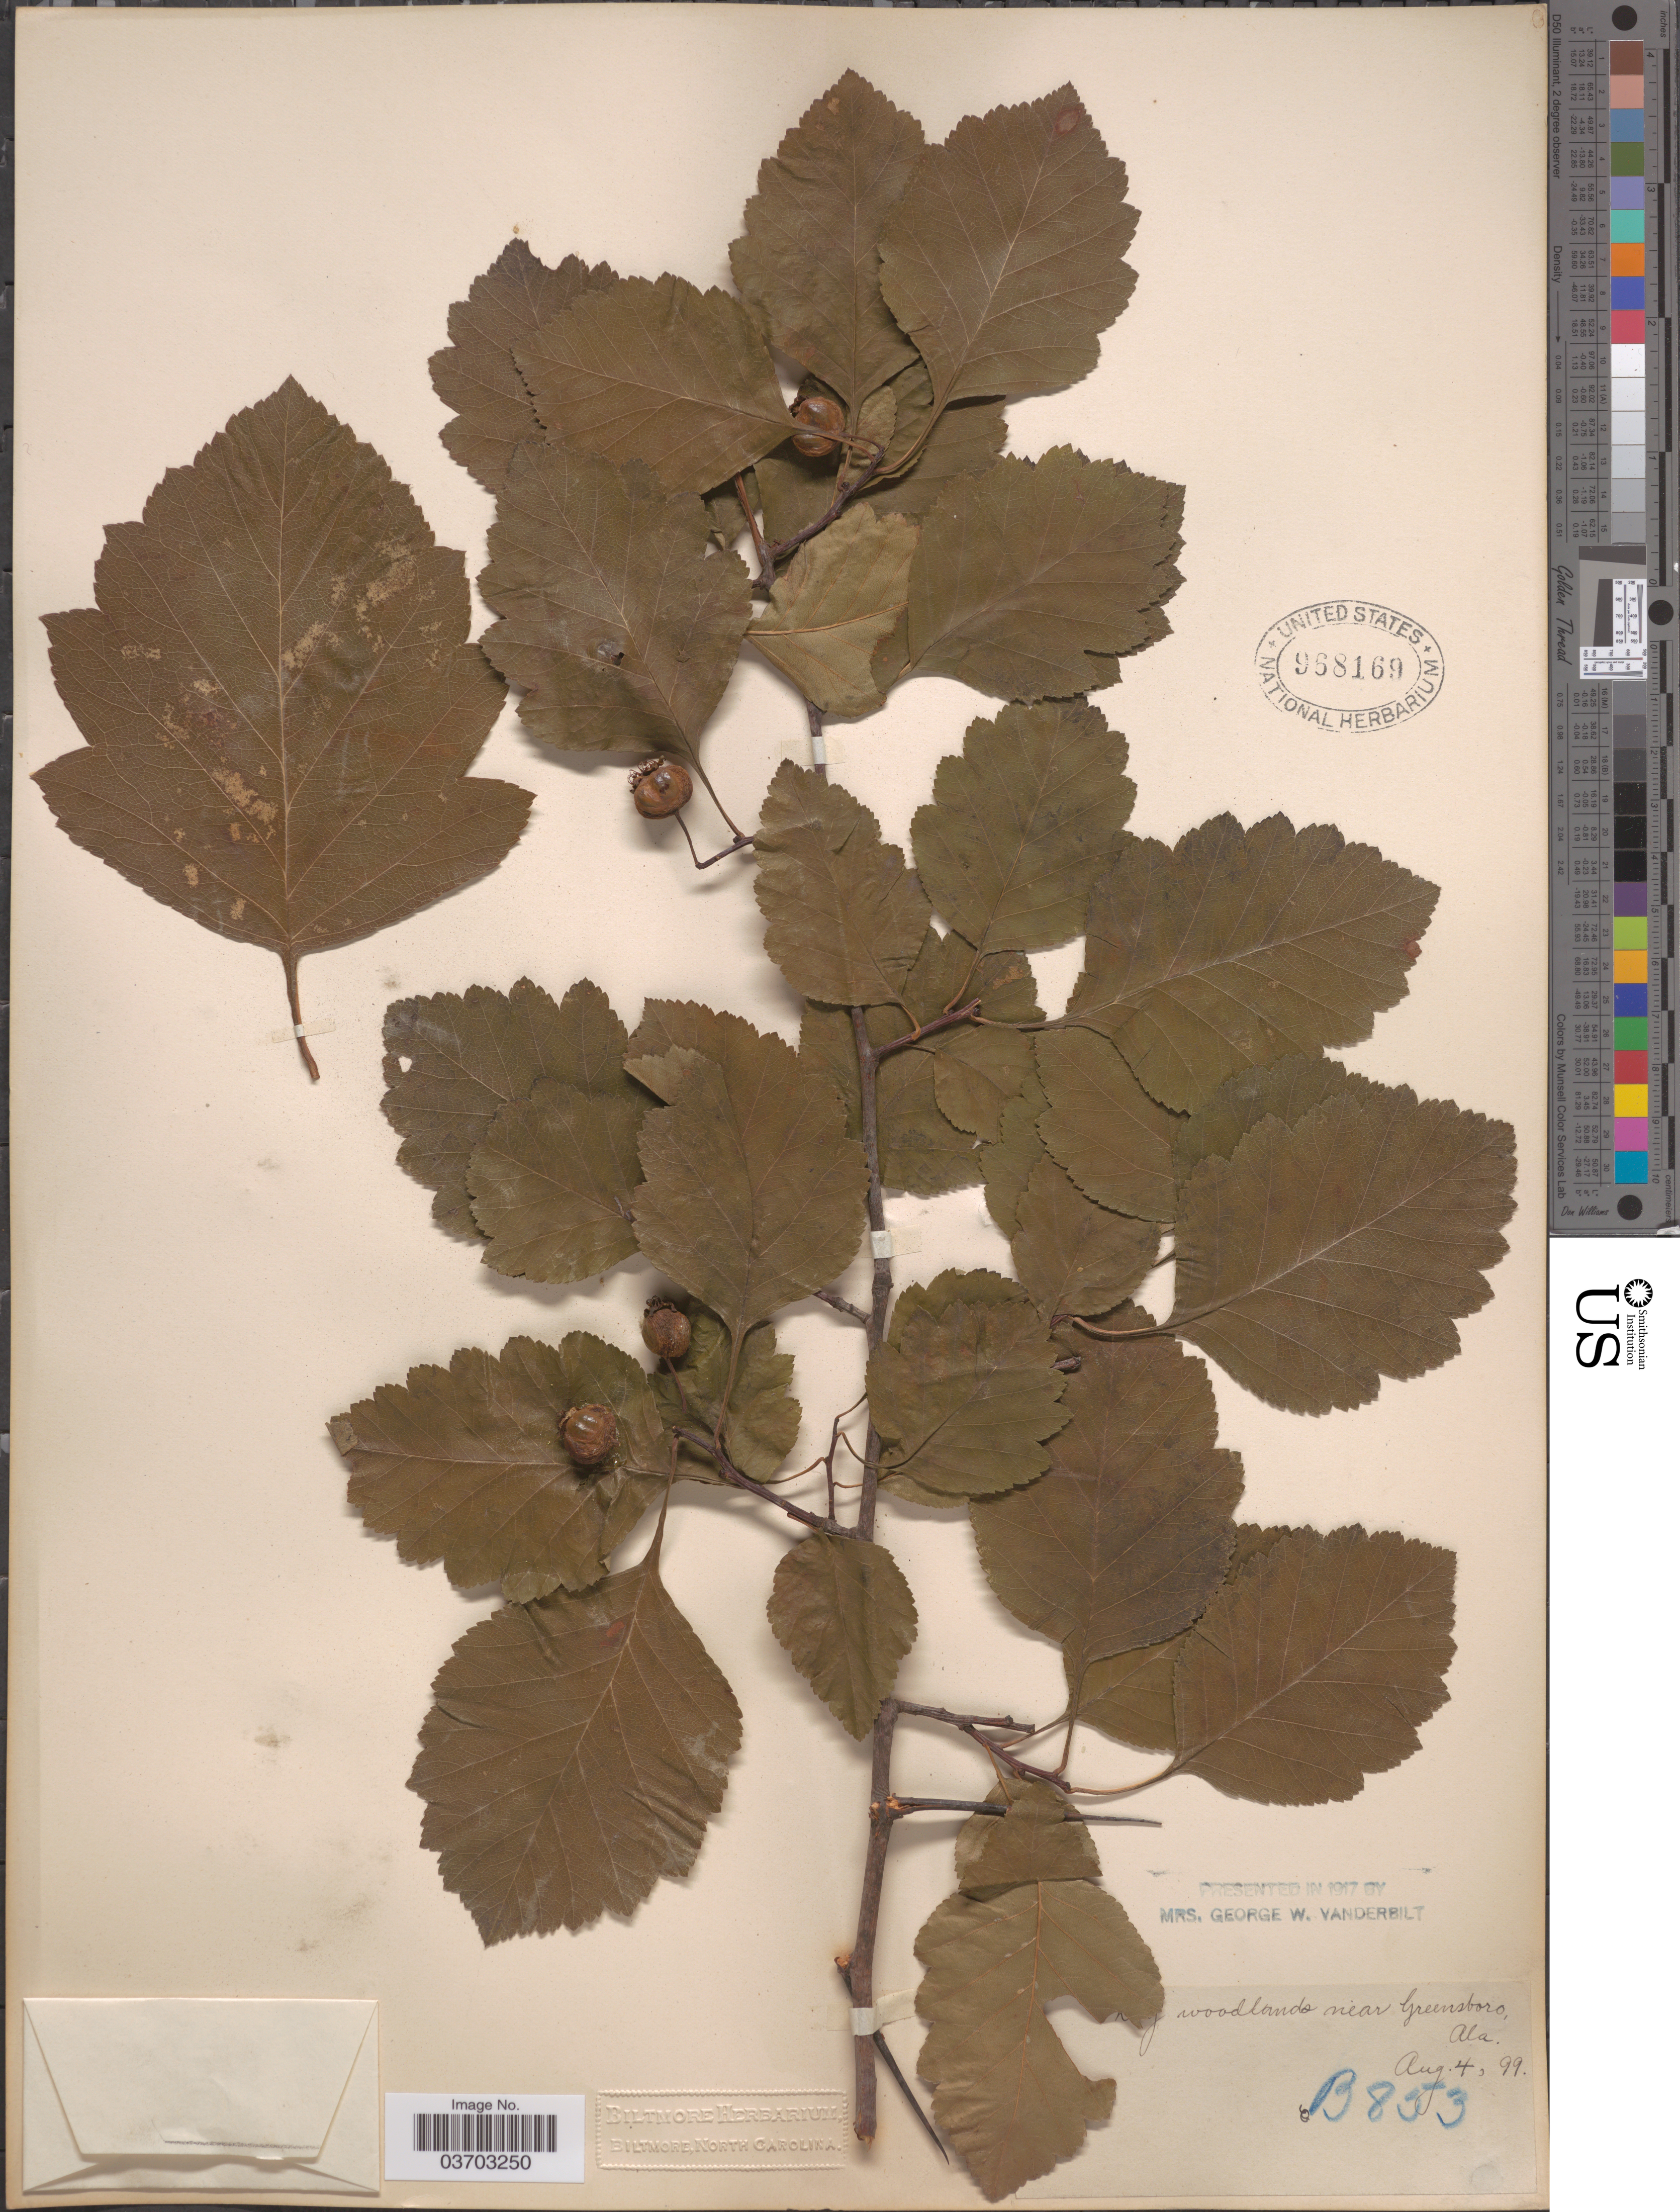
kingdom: Plantae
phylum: Tracheophyta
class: Magnoliopsida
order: Rosales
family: Rosaceae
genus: Crataegus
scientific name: Crataegus sp.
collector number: B853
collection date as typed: Transcribed d/m/y: 4/8/99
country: United States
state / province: Alabama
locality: Woodlands near Greensboro.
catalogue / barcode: US 968169